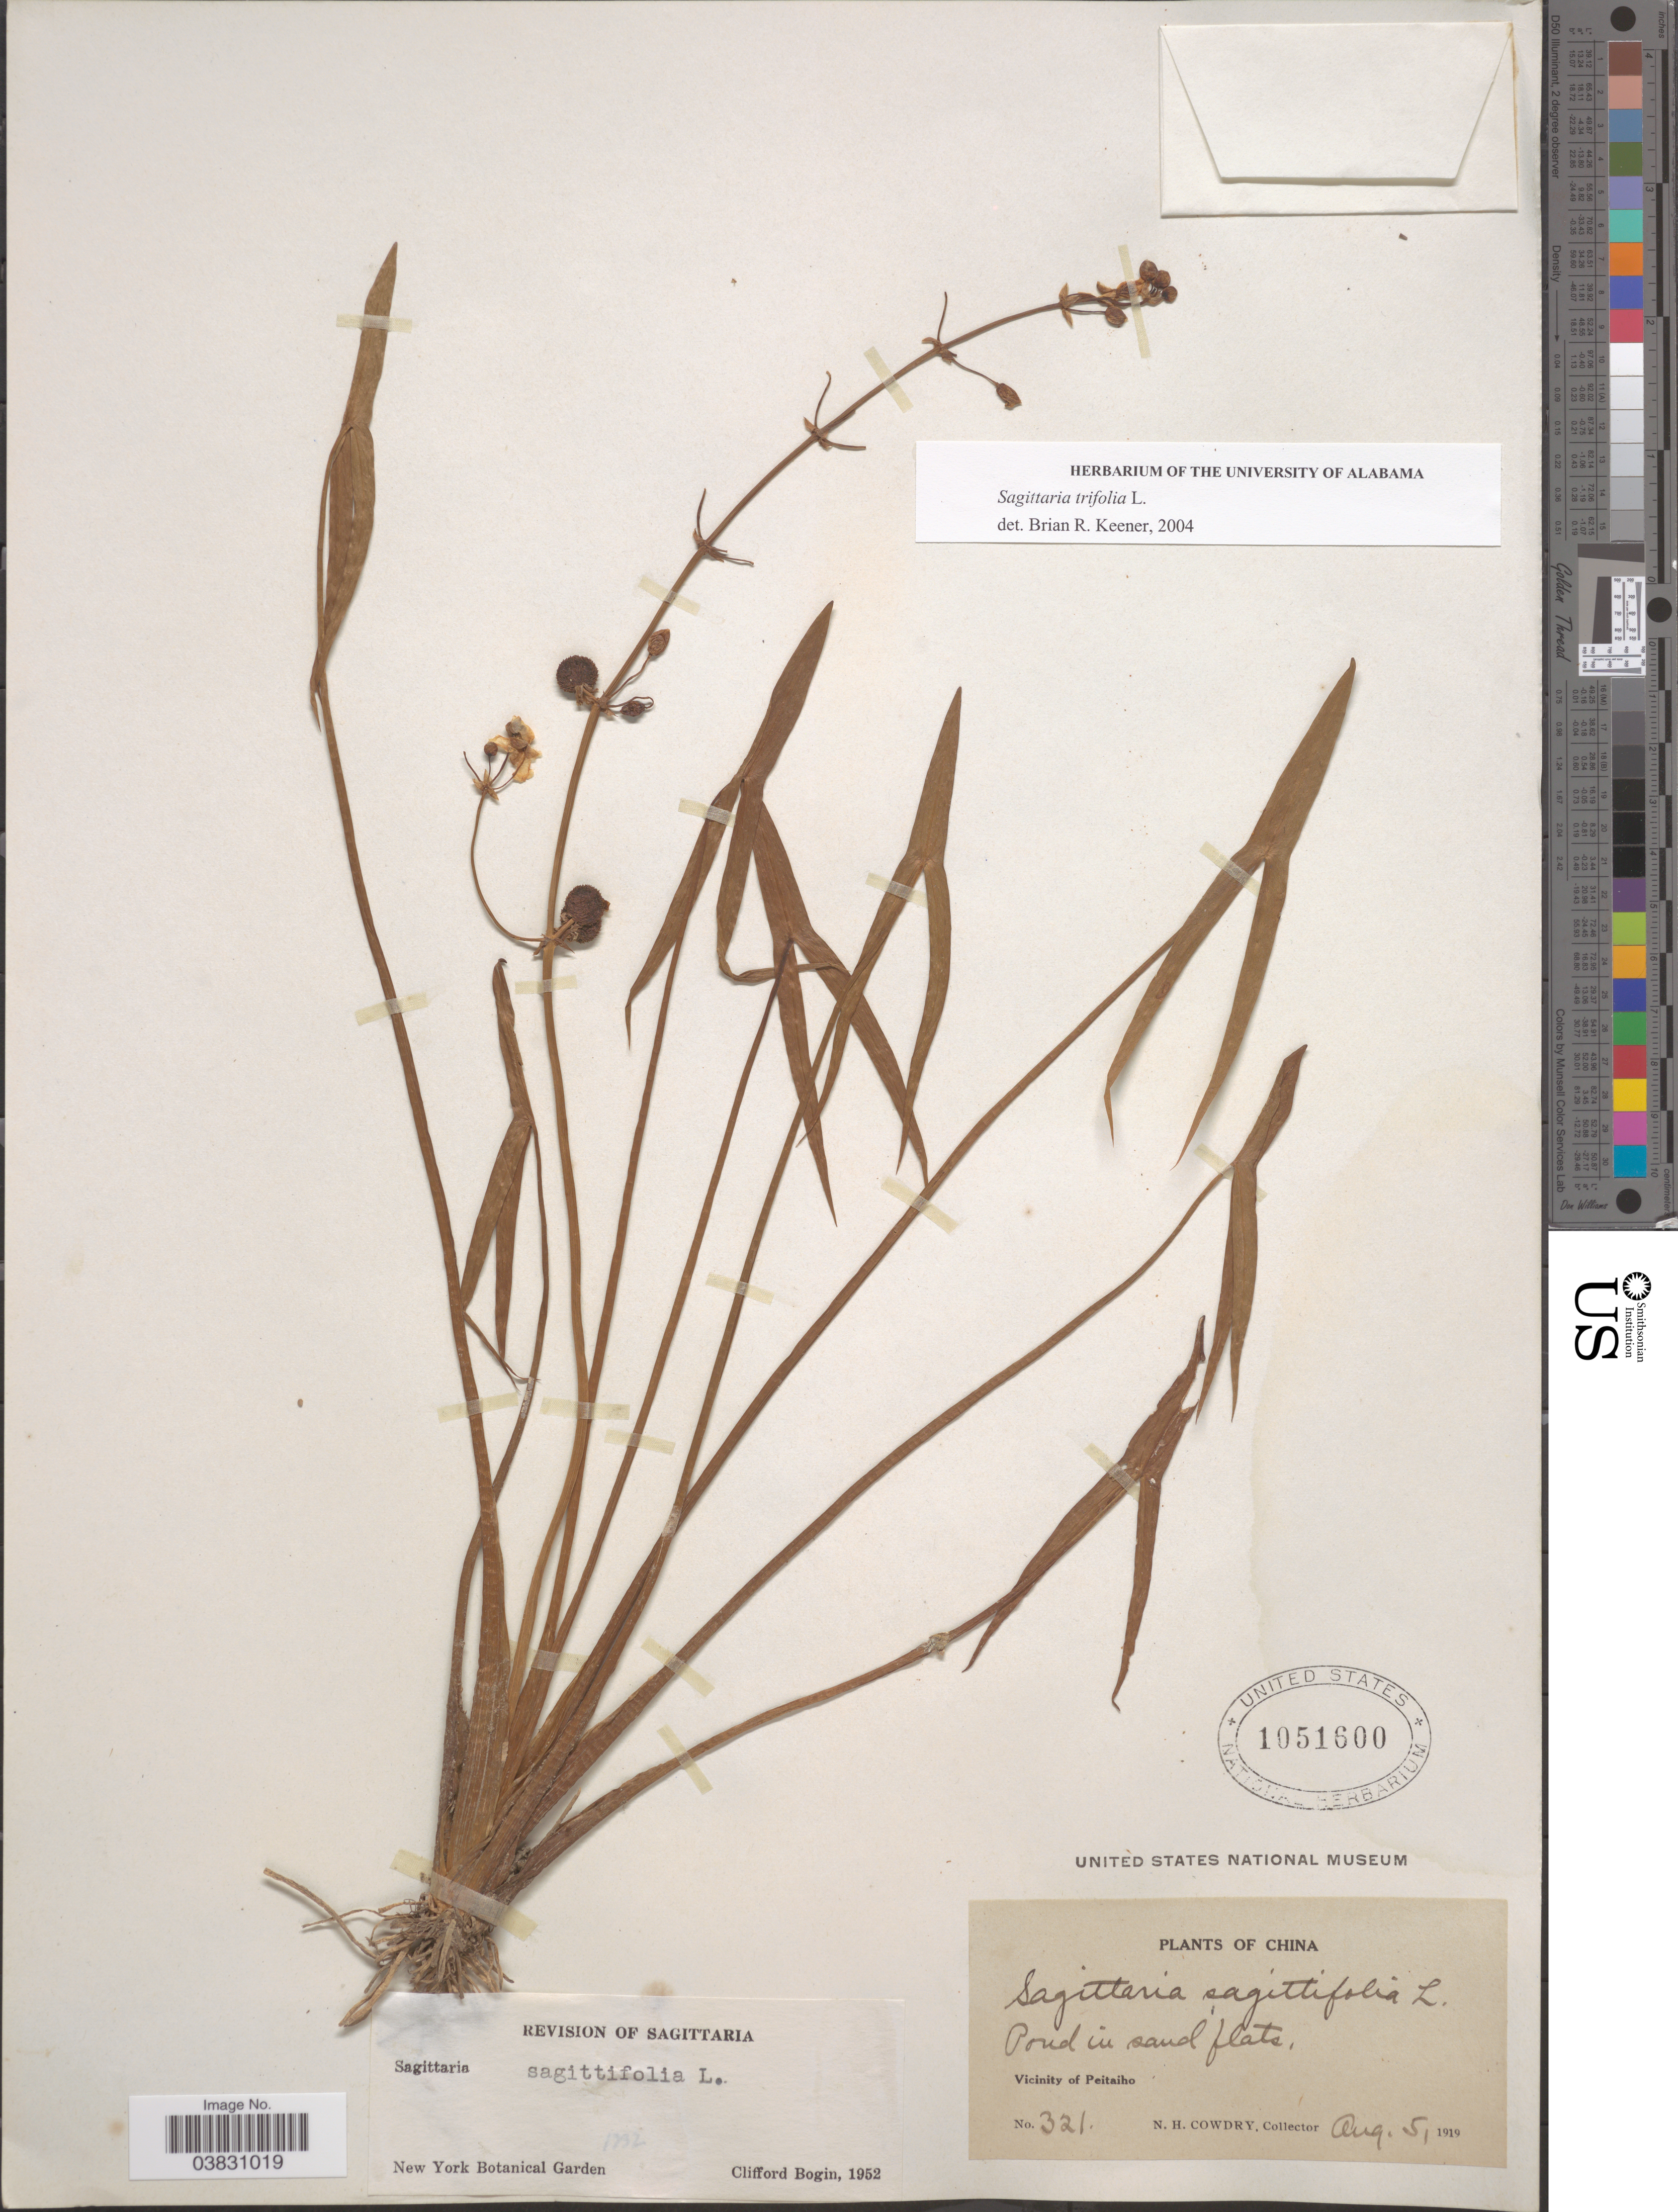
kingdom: Plantae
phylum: Tracheophyta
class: Liliopsida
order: Alismatales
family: Alismataceae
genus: Sagittaria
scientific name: Sagittaria trifolia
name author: L.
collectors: N. H. Cowdry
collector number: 321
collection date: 1919-08-05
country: China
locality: Vicinity of Peitaiho.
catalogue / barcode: US 1051600